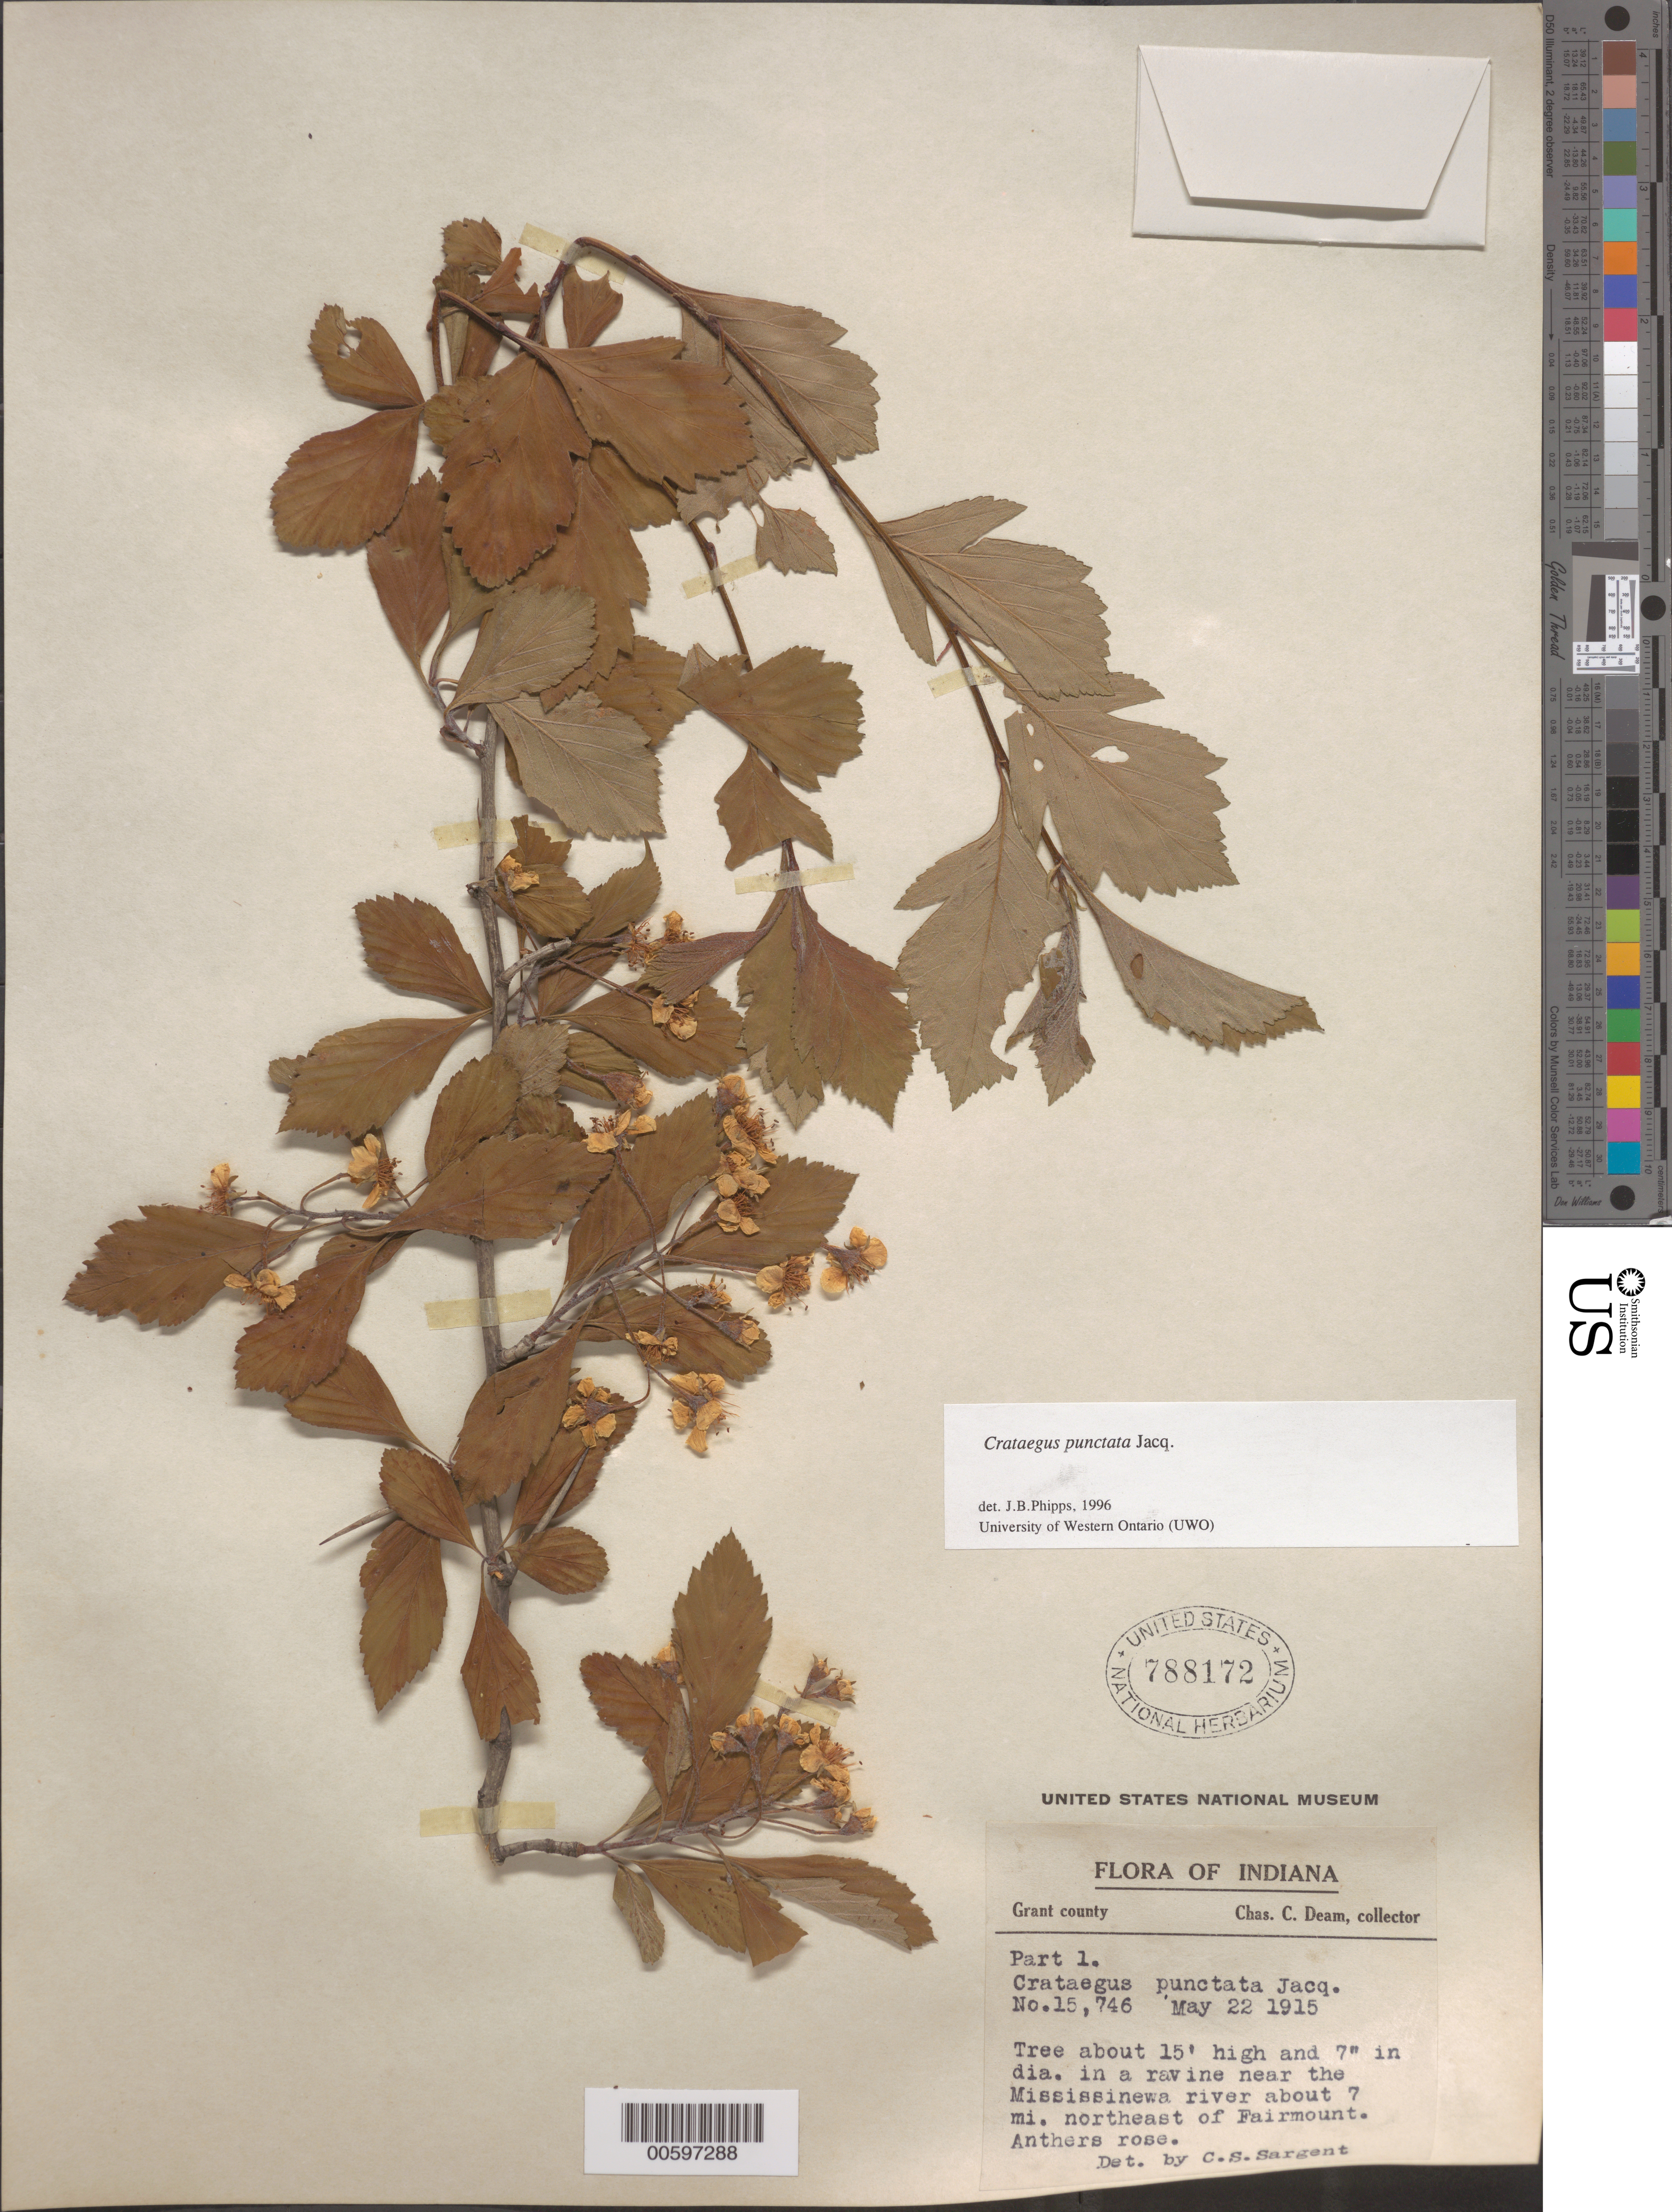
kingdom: Plantae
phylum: Tracheophyta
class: Magnoliopsida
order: Rosales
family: Rosaceae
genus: Crataegus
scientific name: Crataegus punctata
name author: Jacq.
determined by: Sargent, C. S.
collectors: C. C. Deam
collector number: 15746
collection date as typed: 22 May 1915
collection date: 1915-05-22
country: United States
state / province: Indiana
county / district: Grant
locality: Near the Mississinewa river about 7 miles NE of Fairmount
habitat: In a ravine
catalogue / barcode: US 788172